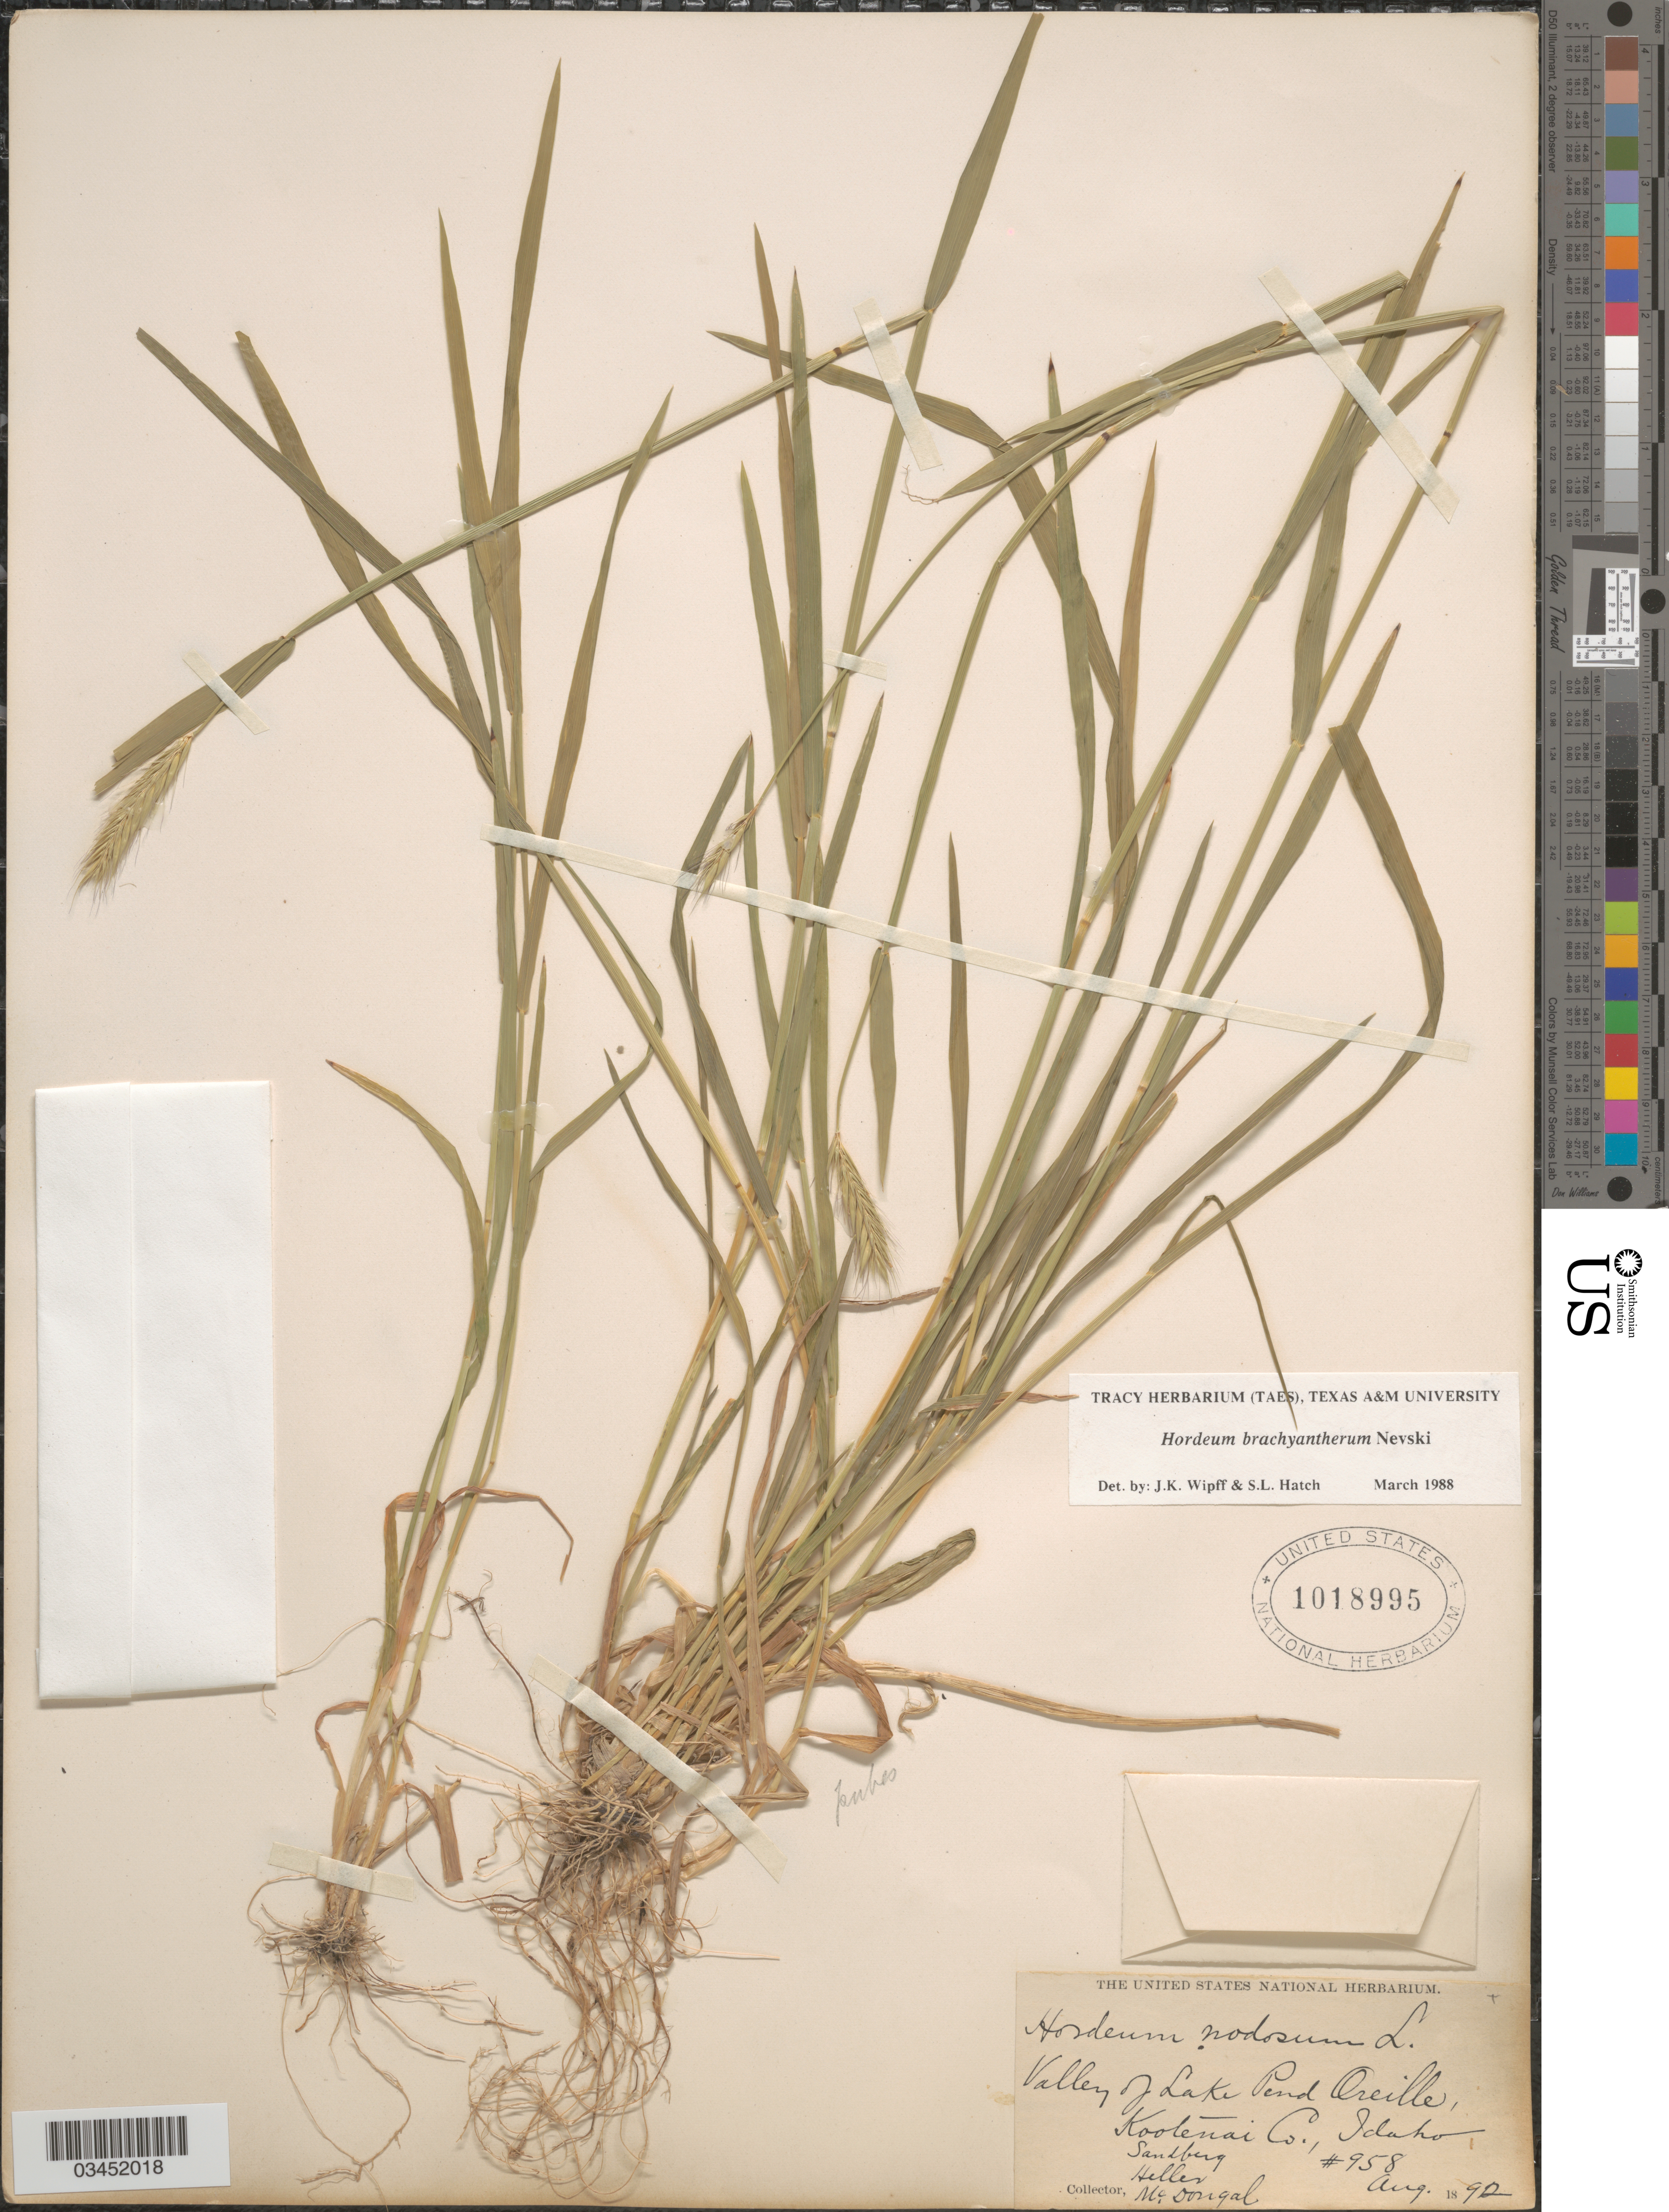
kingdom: Plantae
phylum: Tracheophyta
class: Liliopsida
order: Poales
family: Poaceae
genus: Hordeum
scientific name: Hordeum brachyantherum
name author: Nevski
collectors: Sandberg, -- Heller & McDougal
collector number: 958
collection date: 1892-08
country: United States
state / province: Idaho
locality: Valley of Lake Pend Oreille, Kootenai Co.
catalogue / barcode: US 1018995